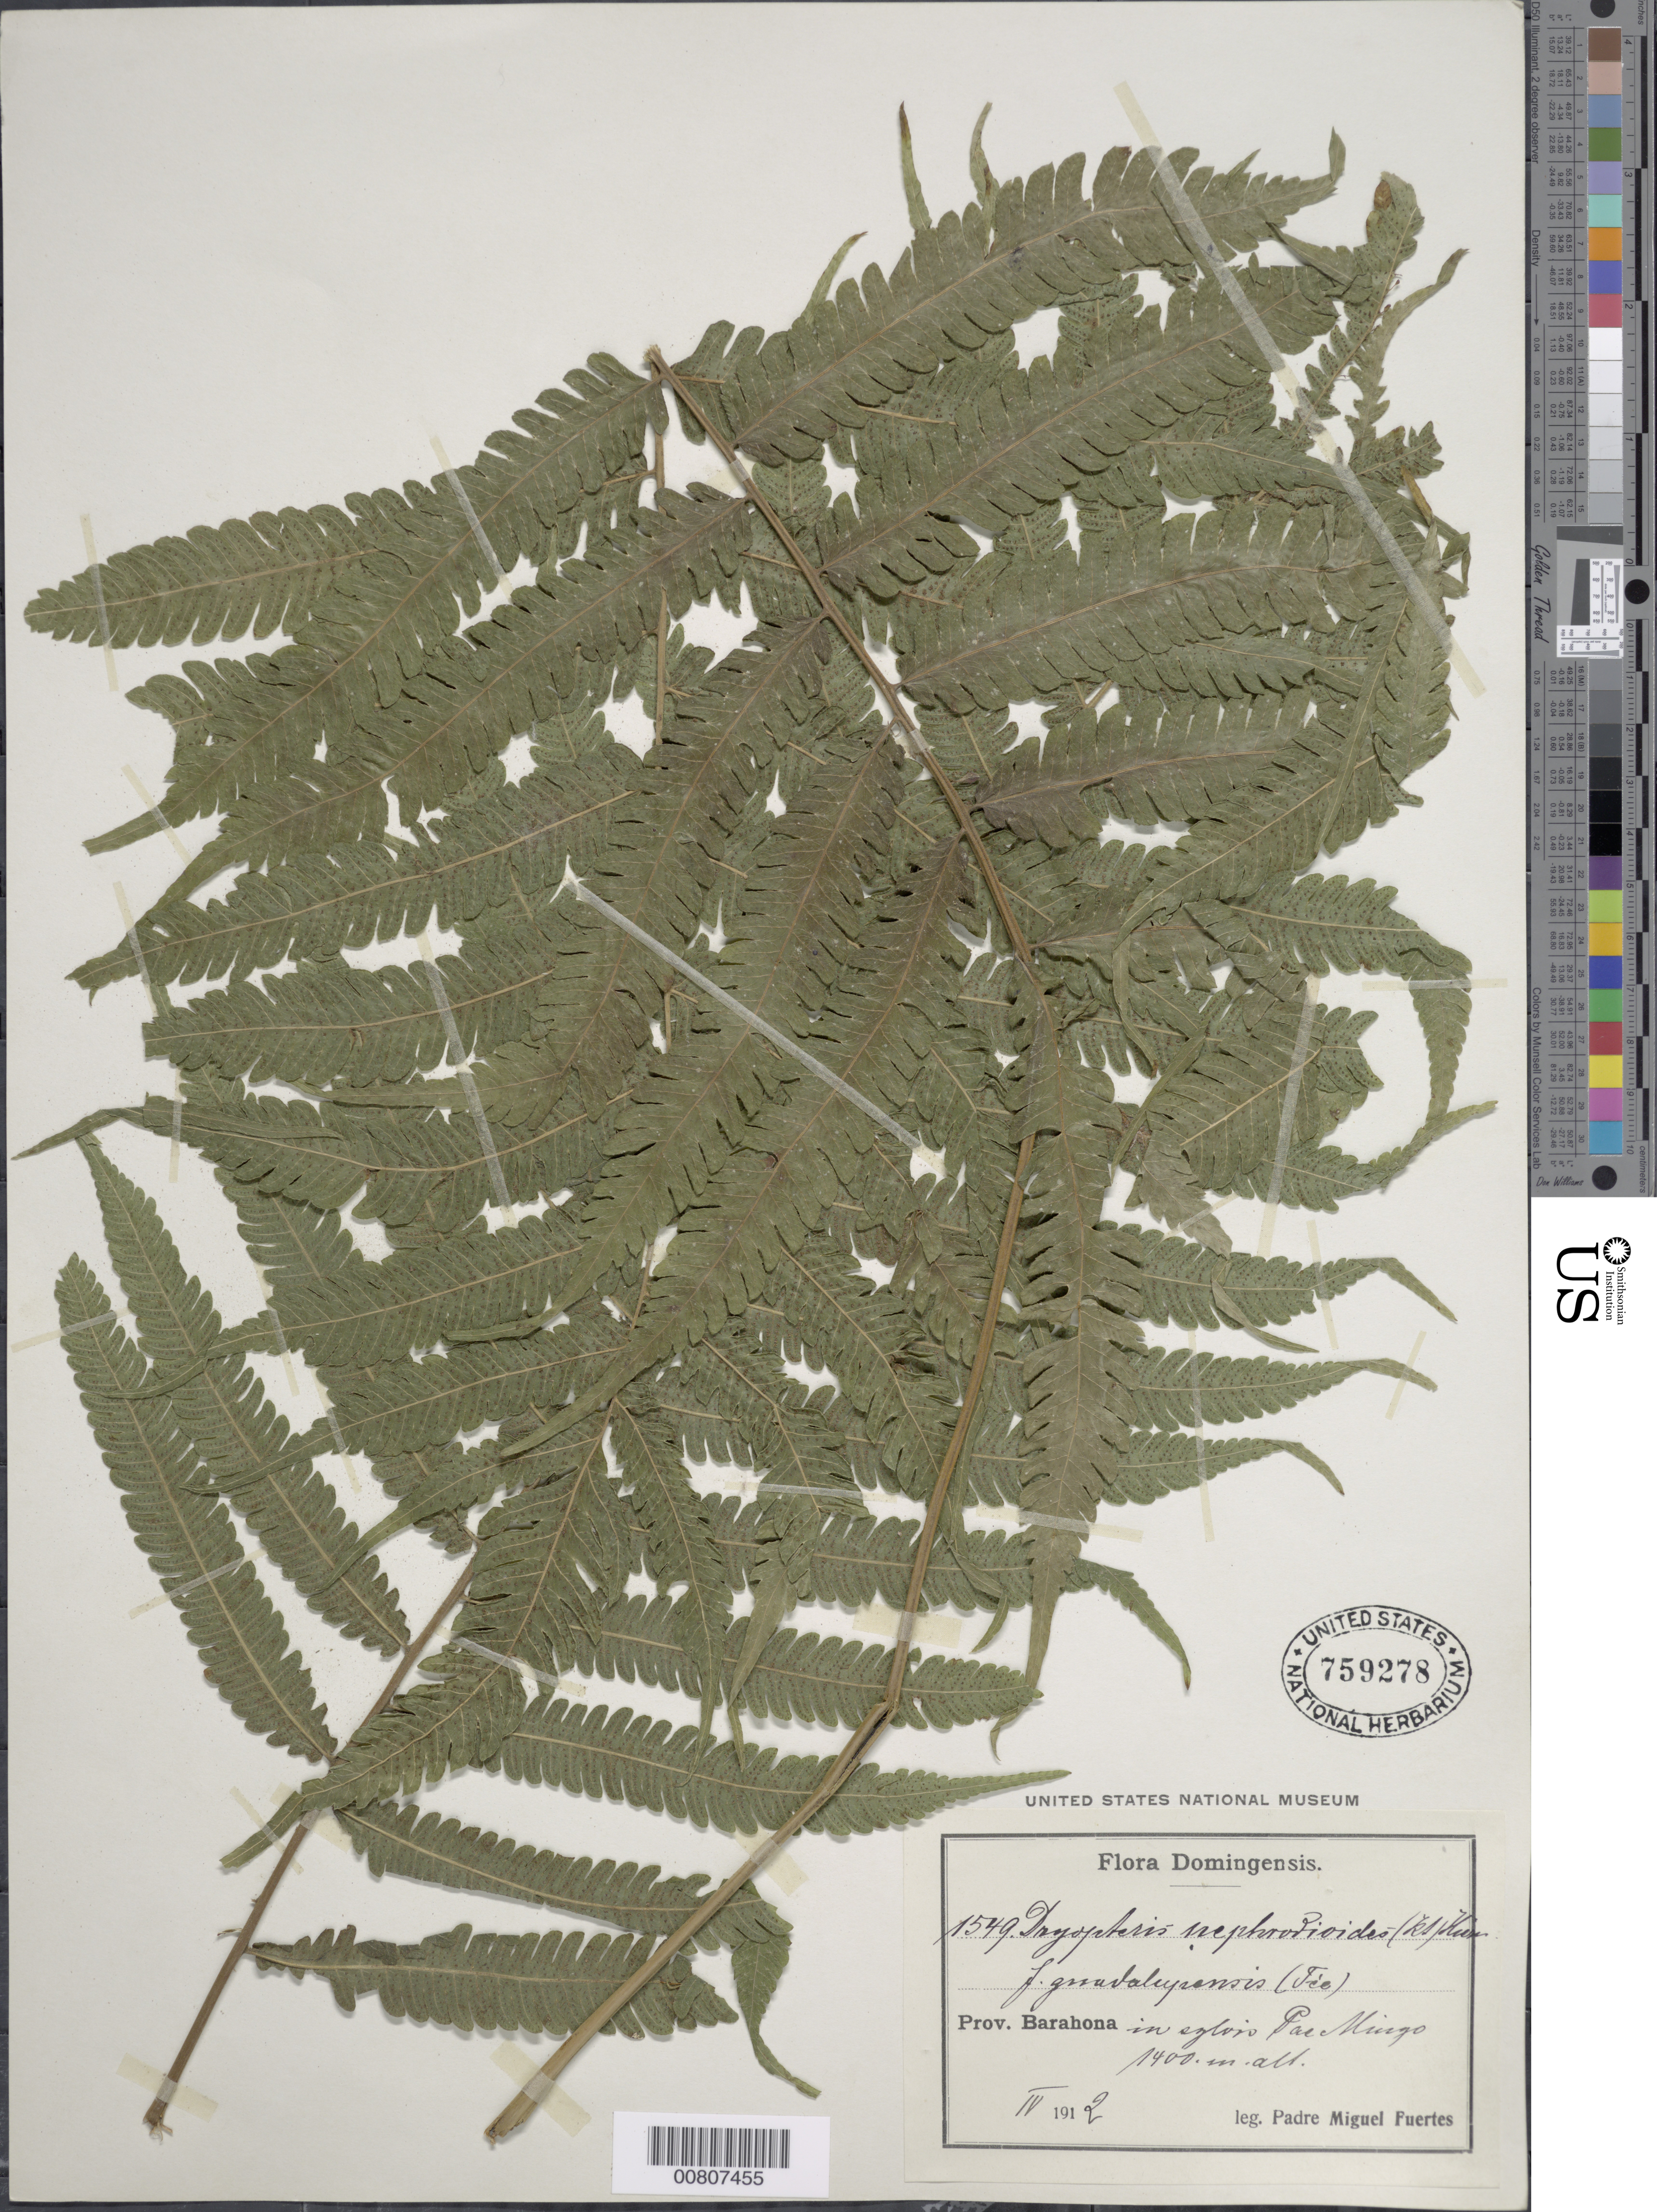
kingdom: Plantae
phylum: Tracheophyta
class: Polypodiopsida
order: Polypodiales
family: Thelypteridaceae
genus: Goniopteris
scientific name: Goniopteris nephrodioides (Klotzsch) comb. nov., ined 2015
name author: (Klotzsch)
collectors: M. D. Fuertes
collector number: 1549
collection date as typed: Apr 1912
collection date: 1912-04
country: Dominican Republic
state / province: Barahona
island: Hispaniola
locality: Las Mingo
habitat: Sylvis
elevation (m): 1400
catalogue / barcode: US 759278